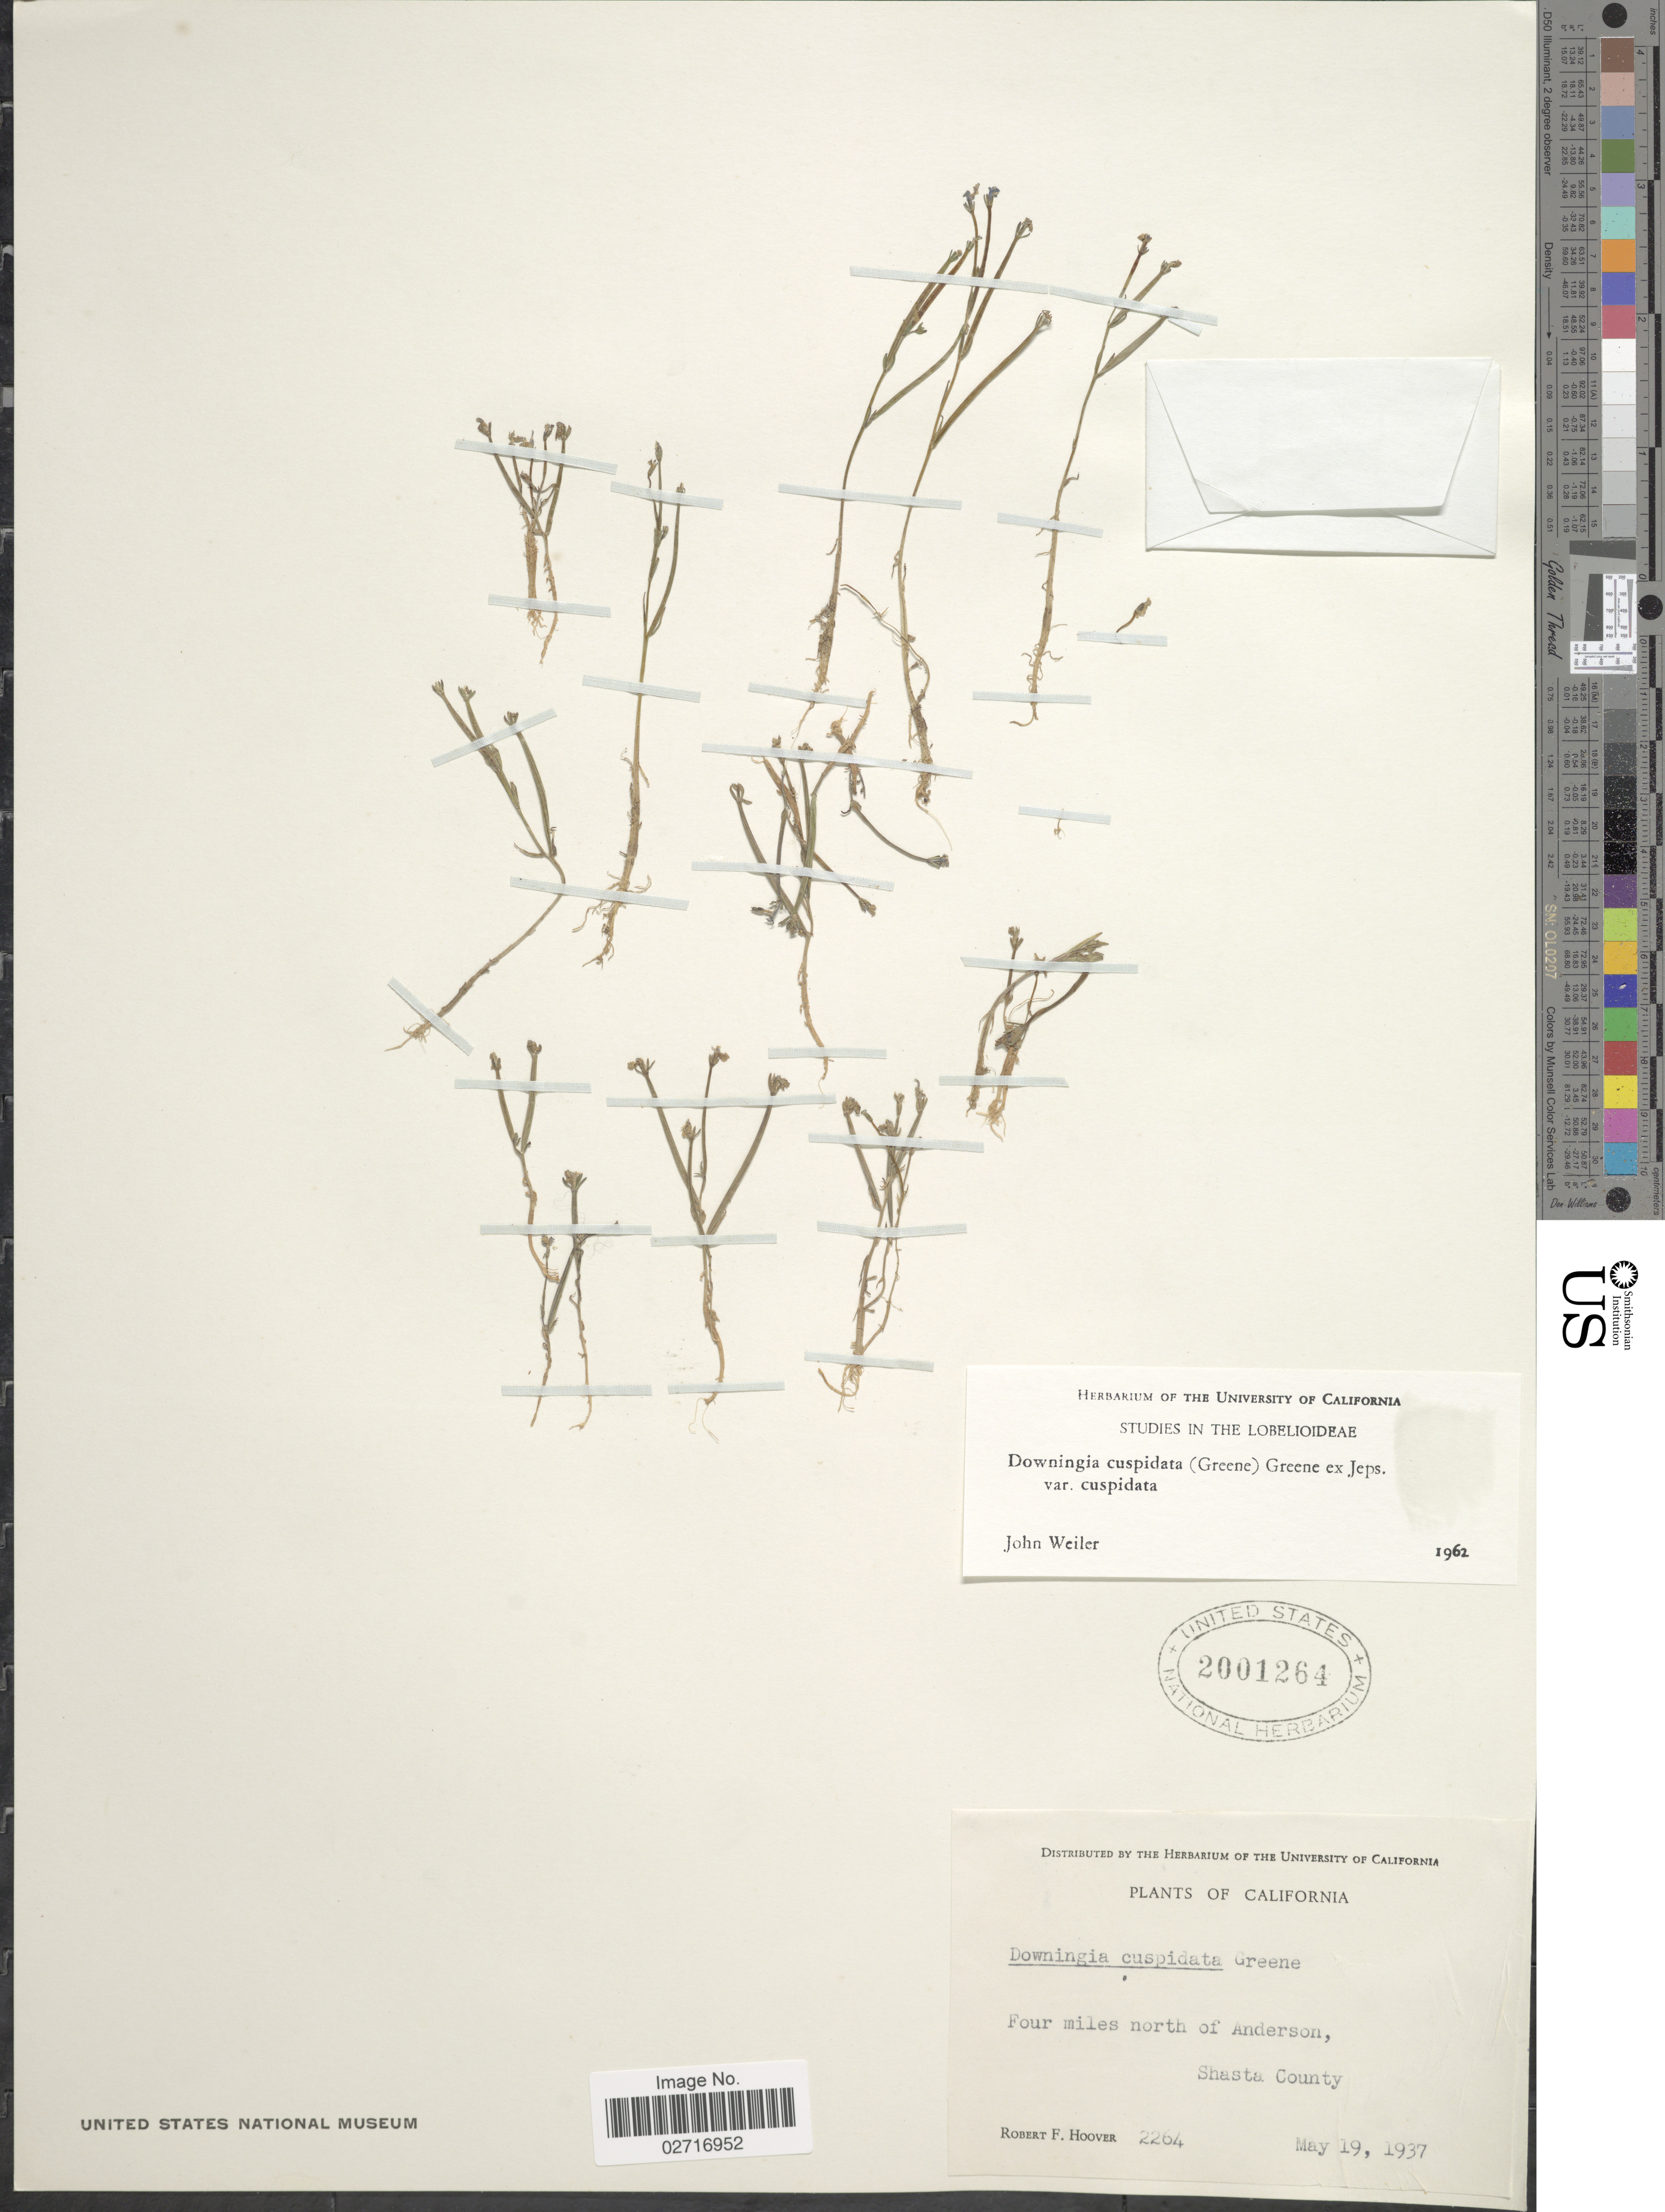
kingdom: Plantae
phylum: Tracheophyta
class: Magnoliopsida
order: Asterales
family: Campanulaceae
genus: Downingia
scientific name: Downingia cuspidata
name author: (Greene) Rattan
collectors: R. F. Hoover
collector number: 2264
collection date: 1937-05-19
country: United States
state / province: California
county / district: Shasta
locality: Four miles north of Anderson, Shasta County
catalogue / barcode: US 2001264